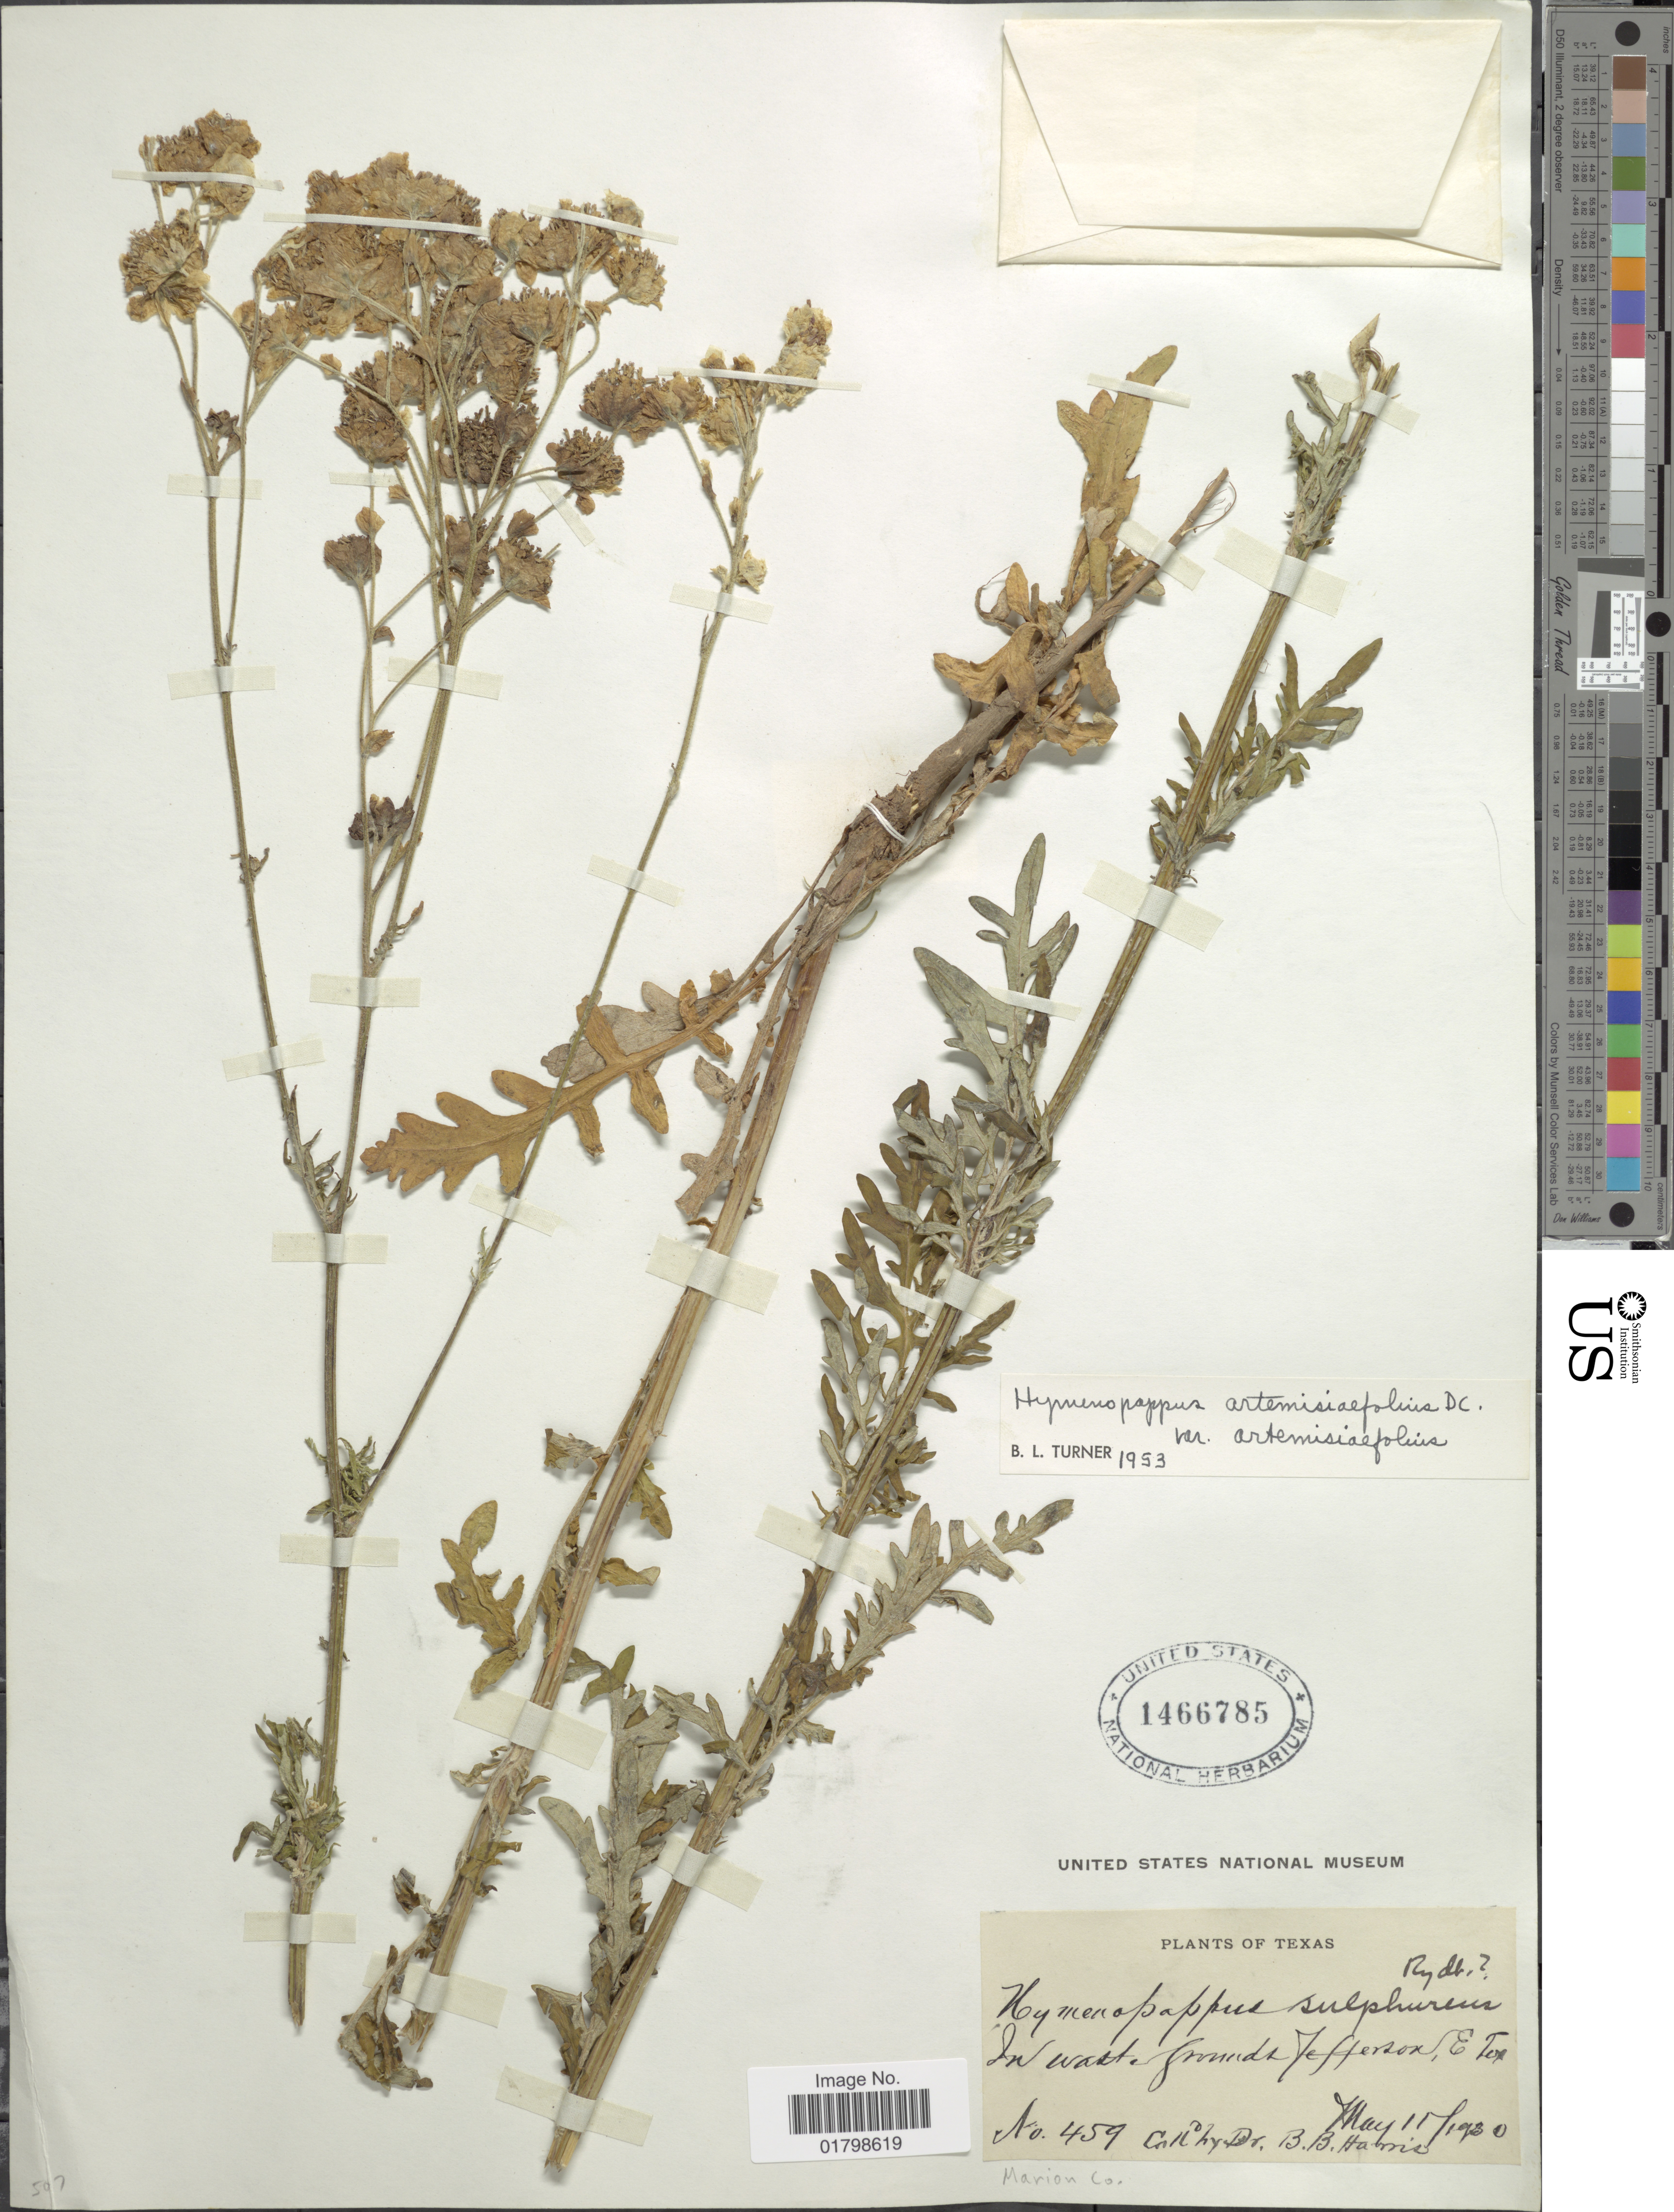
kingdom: Plantae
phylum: Tracheophyta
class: Magnoliopsida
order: Asterales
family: Asteraceae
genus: Hymenopappus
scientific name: Hymenopappus artemisiifolius var. artemisiifolius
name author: DC.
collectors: B. B. Harris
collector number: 459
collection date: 1930-05-11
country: United States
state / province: Texas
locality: In waste grounds Jefferson, E Texas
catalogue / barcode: US 1466785